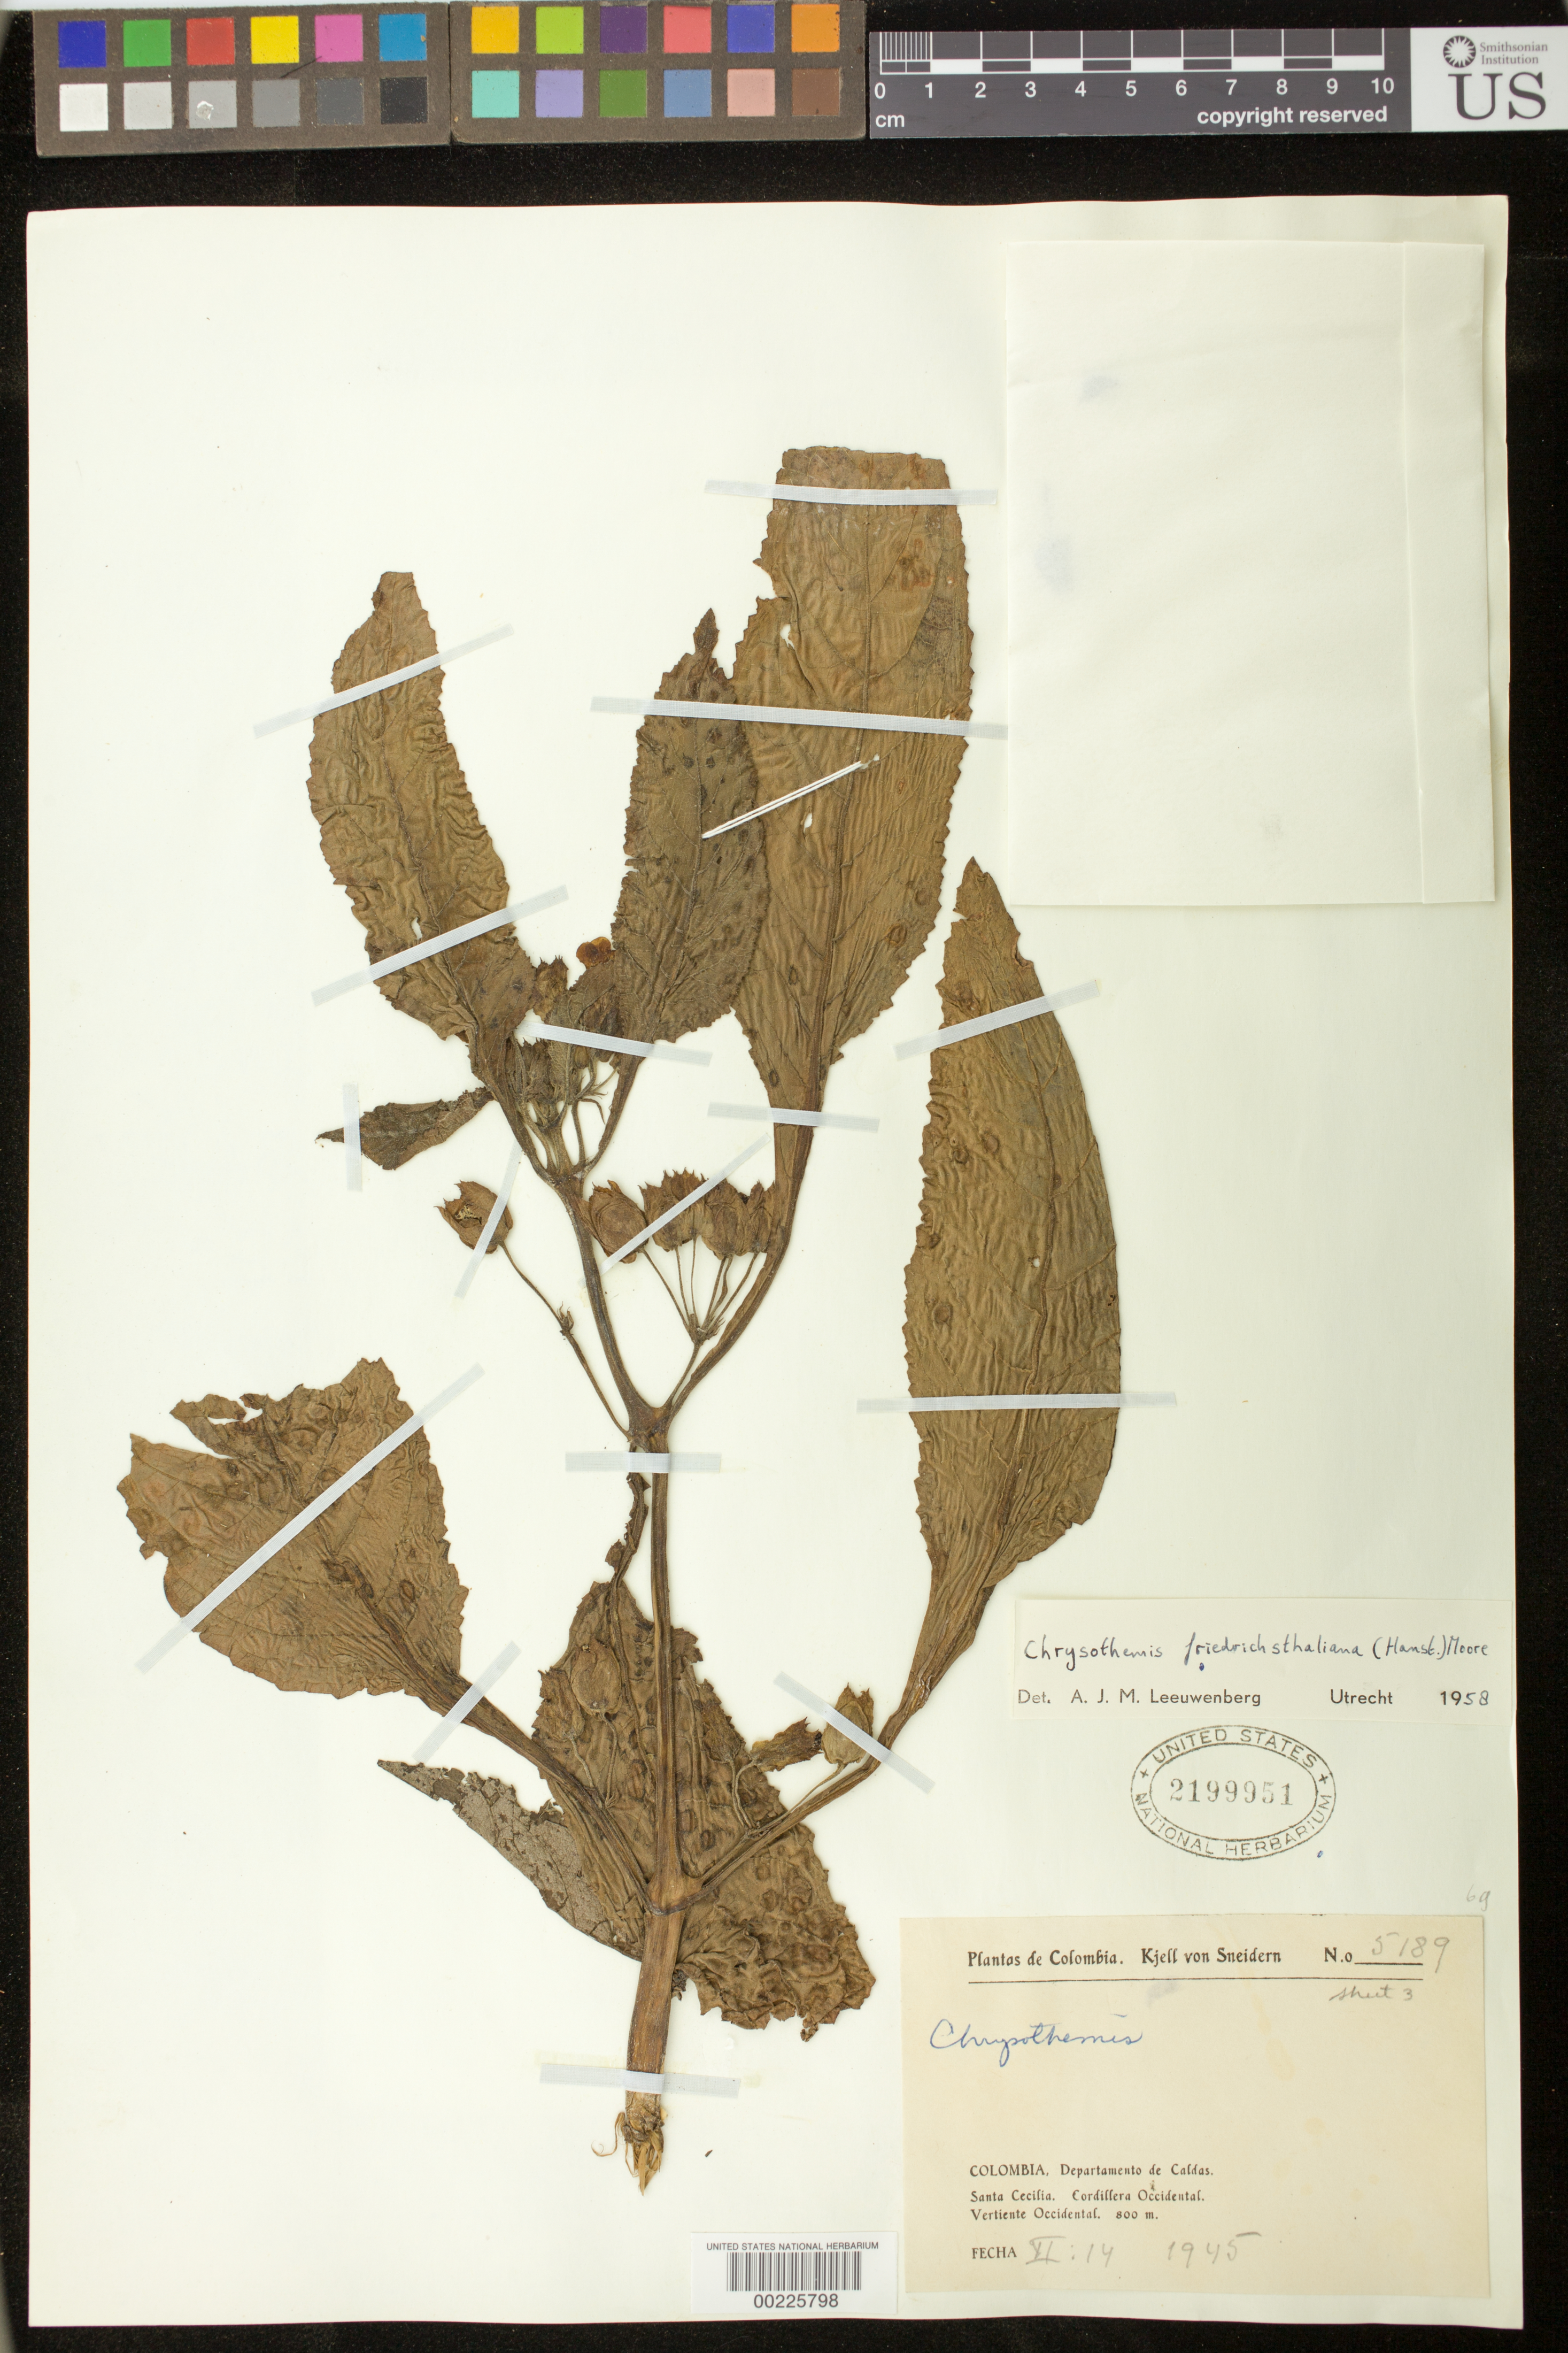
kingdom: Plantae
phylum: Tracheophyta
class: Magnoliopsida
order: Lamiales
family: Gesneriaceae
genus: Chrysothemis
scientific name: Chrysothemis friedrichsthaliana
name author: (Hanst.) H.E. Moore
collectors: K. von Sneidern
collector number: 5189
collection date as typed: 14 Nov 1945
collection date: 1945-11-14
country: Colombia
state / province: Caldas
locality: Santa Cecilia, Cordillera Occidental, western slope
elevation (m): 800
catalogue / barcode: US 2199951